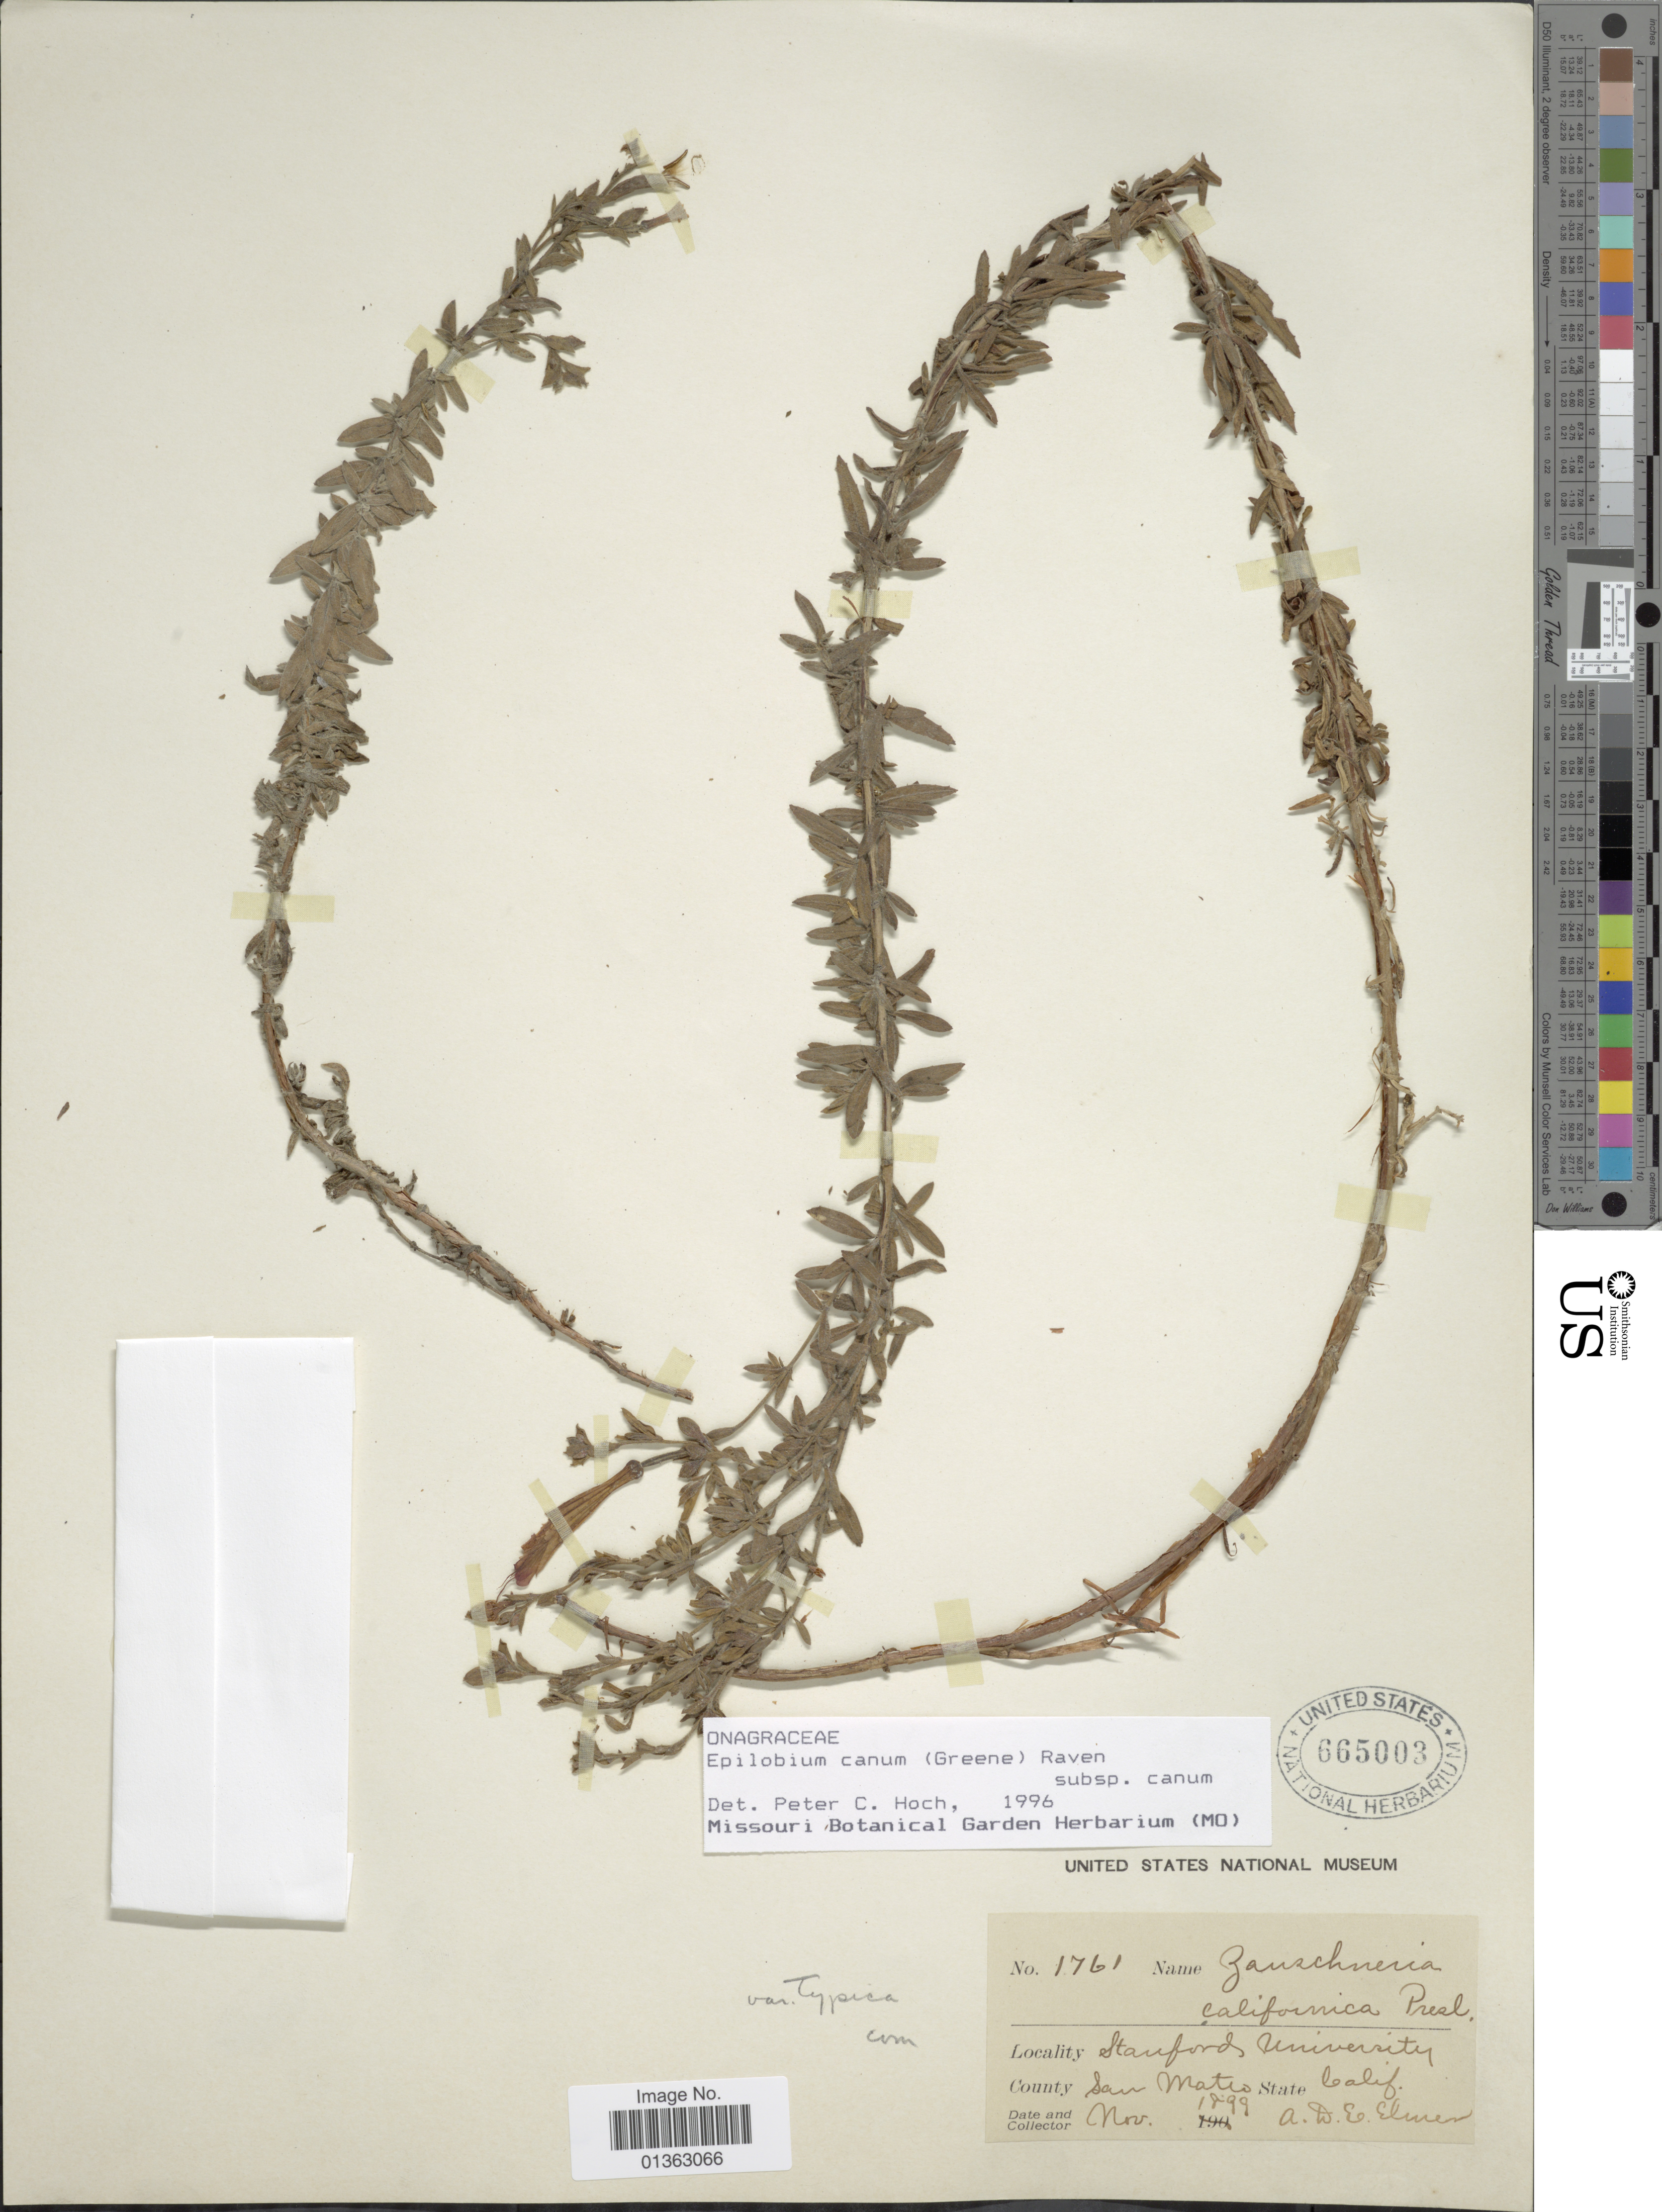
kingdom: Plantae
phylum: Tracheophyta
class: Magnoliopsida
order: Myrtales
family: Onagraceae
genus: Epilobium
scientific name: Epilobium canum subsp. canum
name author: (Greene) P.H. Raven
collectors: A. D. E. Elmer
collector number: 1761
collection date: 1899-11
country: United States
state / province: California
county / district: San Mateo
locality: Stanfords University. County San Mateo.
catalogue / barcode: US 665003